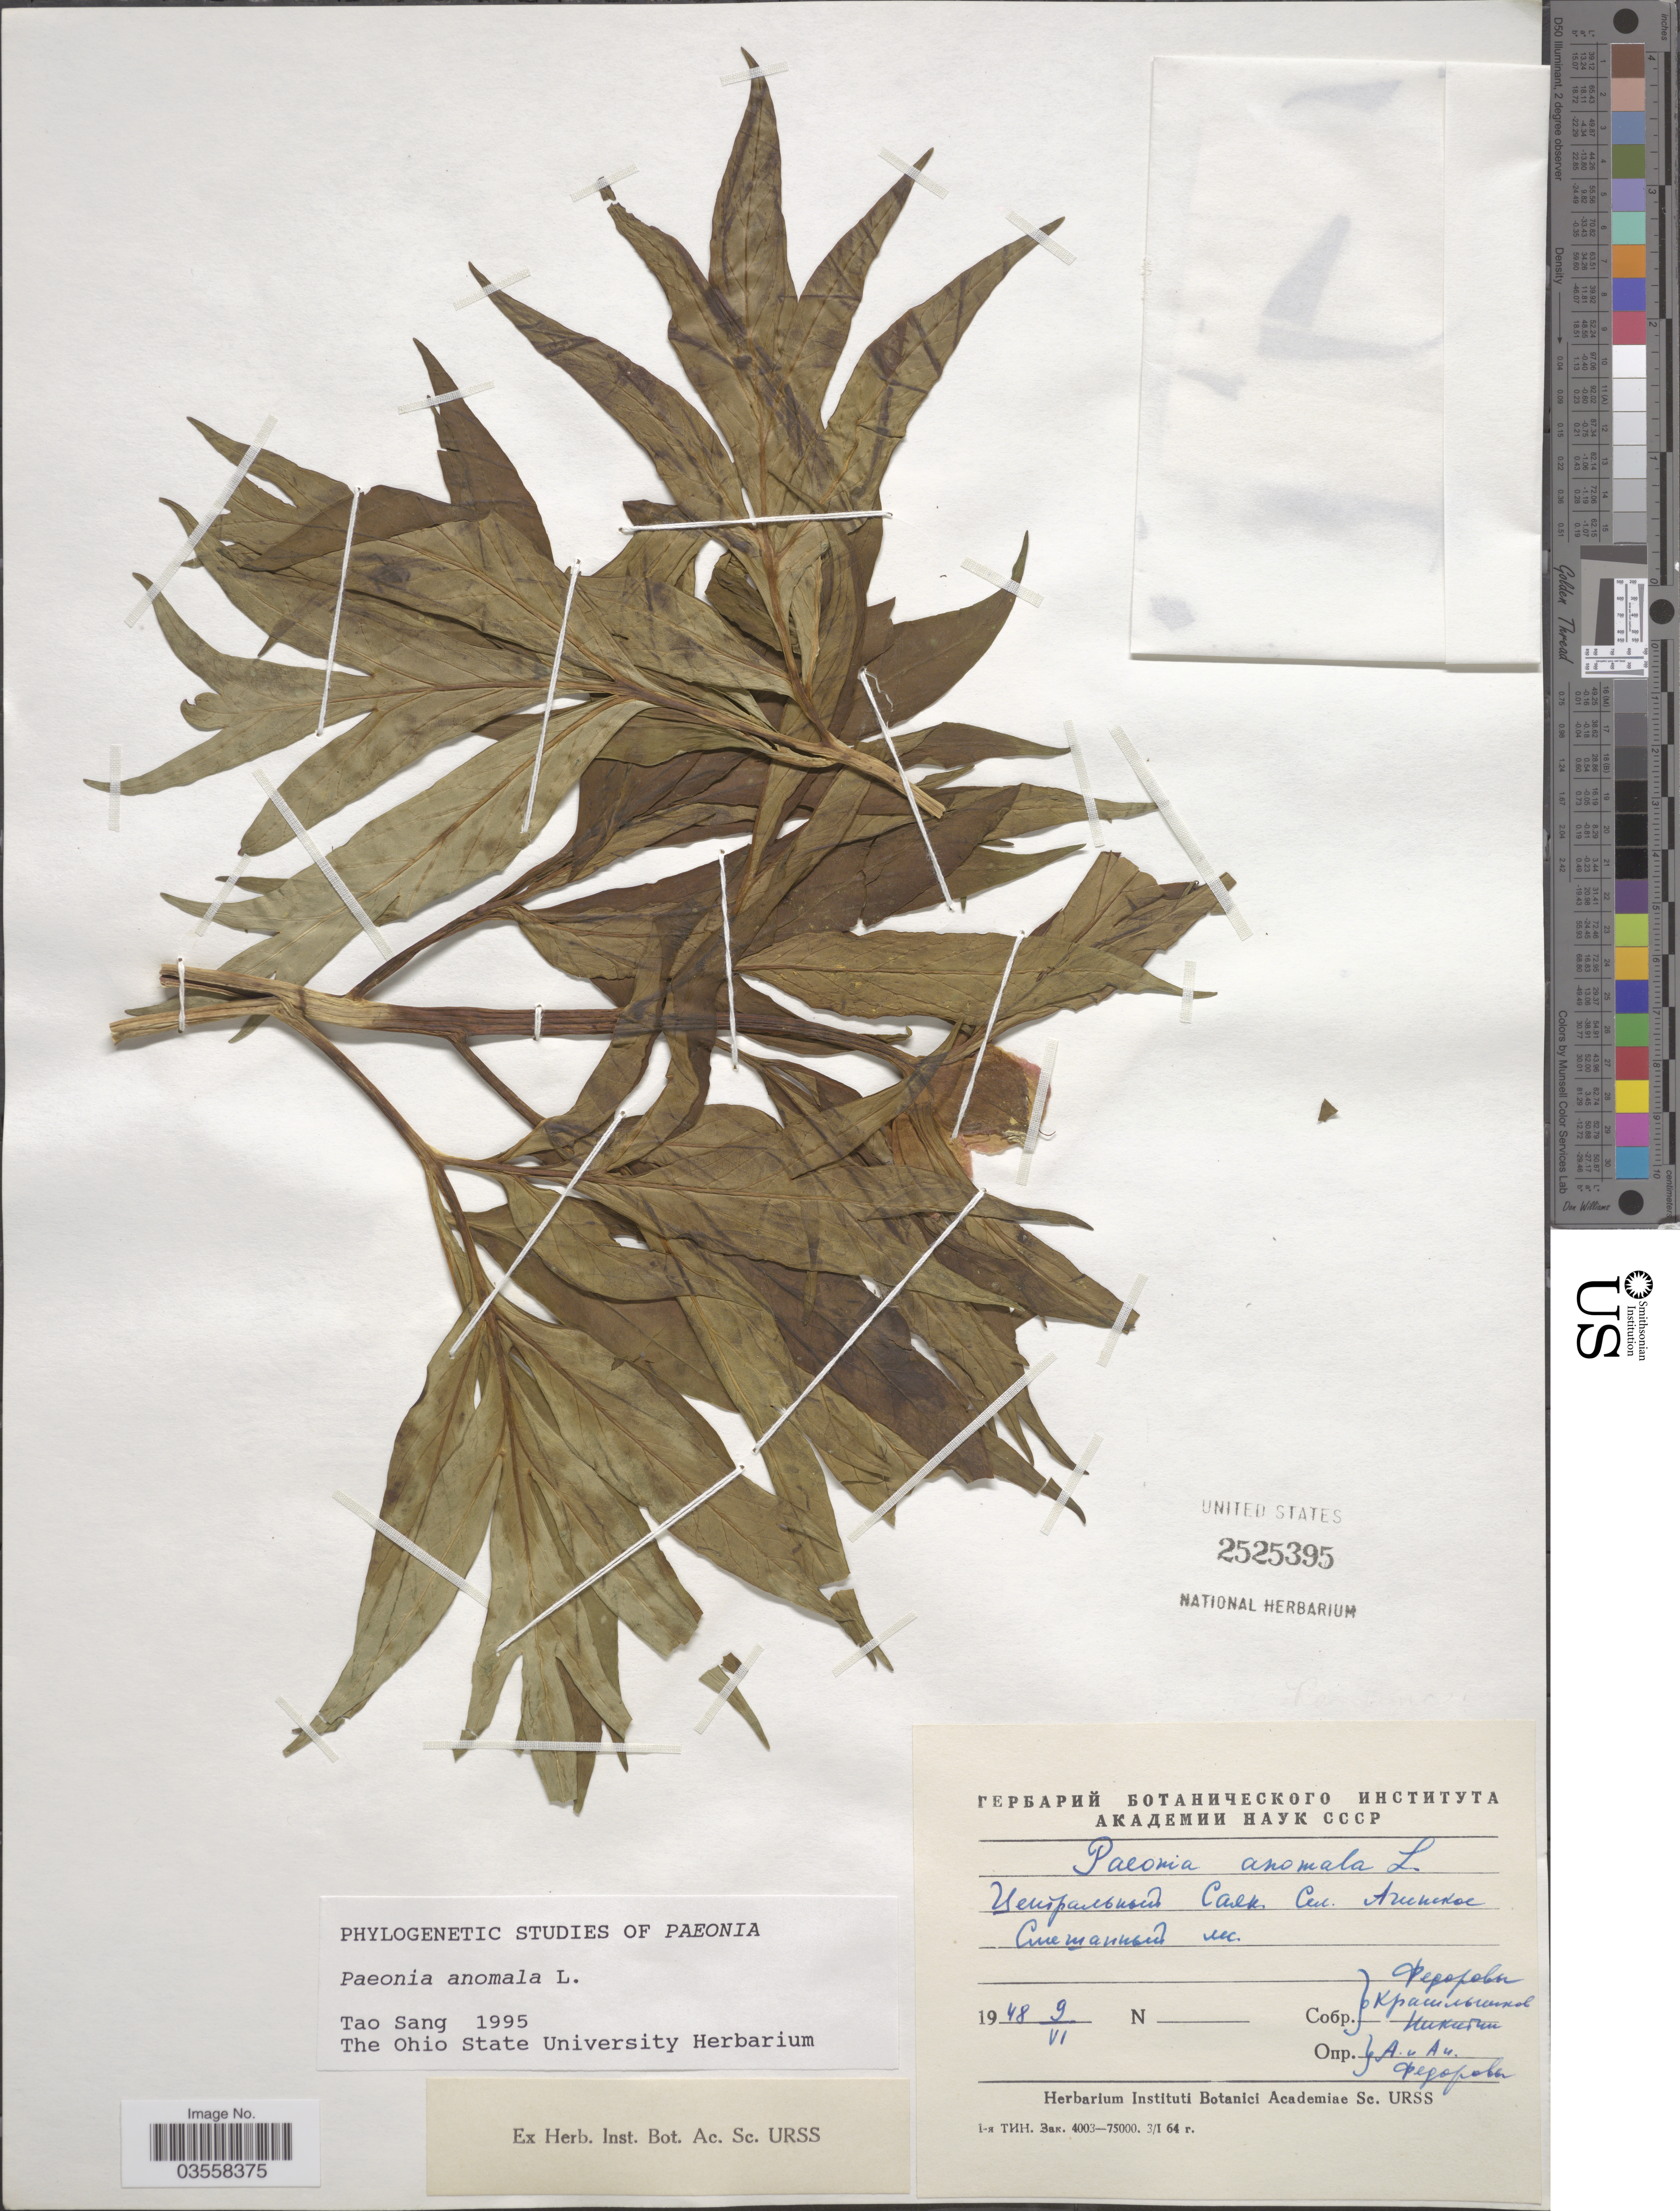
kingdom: Plantae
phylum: Tracheophyta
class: Magnoliopsida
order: Saxifragales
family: Paeoniaceae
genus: Paeonia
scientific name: Paeonia anomala subsp. anomala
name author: L.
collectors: Fedorov, -. Krasheninnikov & -- Nikitin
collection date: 1948-06-09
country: Russian Federation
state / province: Krasnoyarsk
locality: Central Sayany, village Achinskoe.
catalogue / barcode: US 2525395